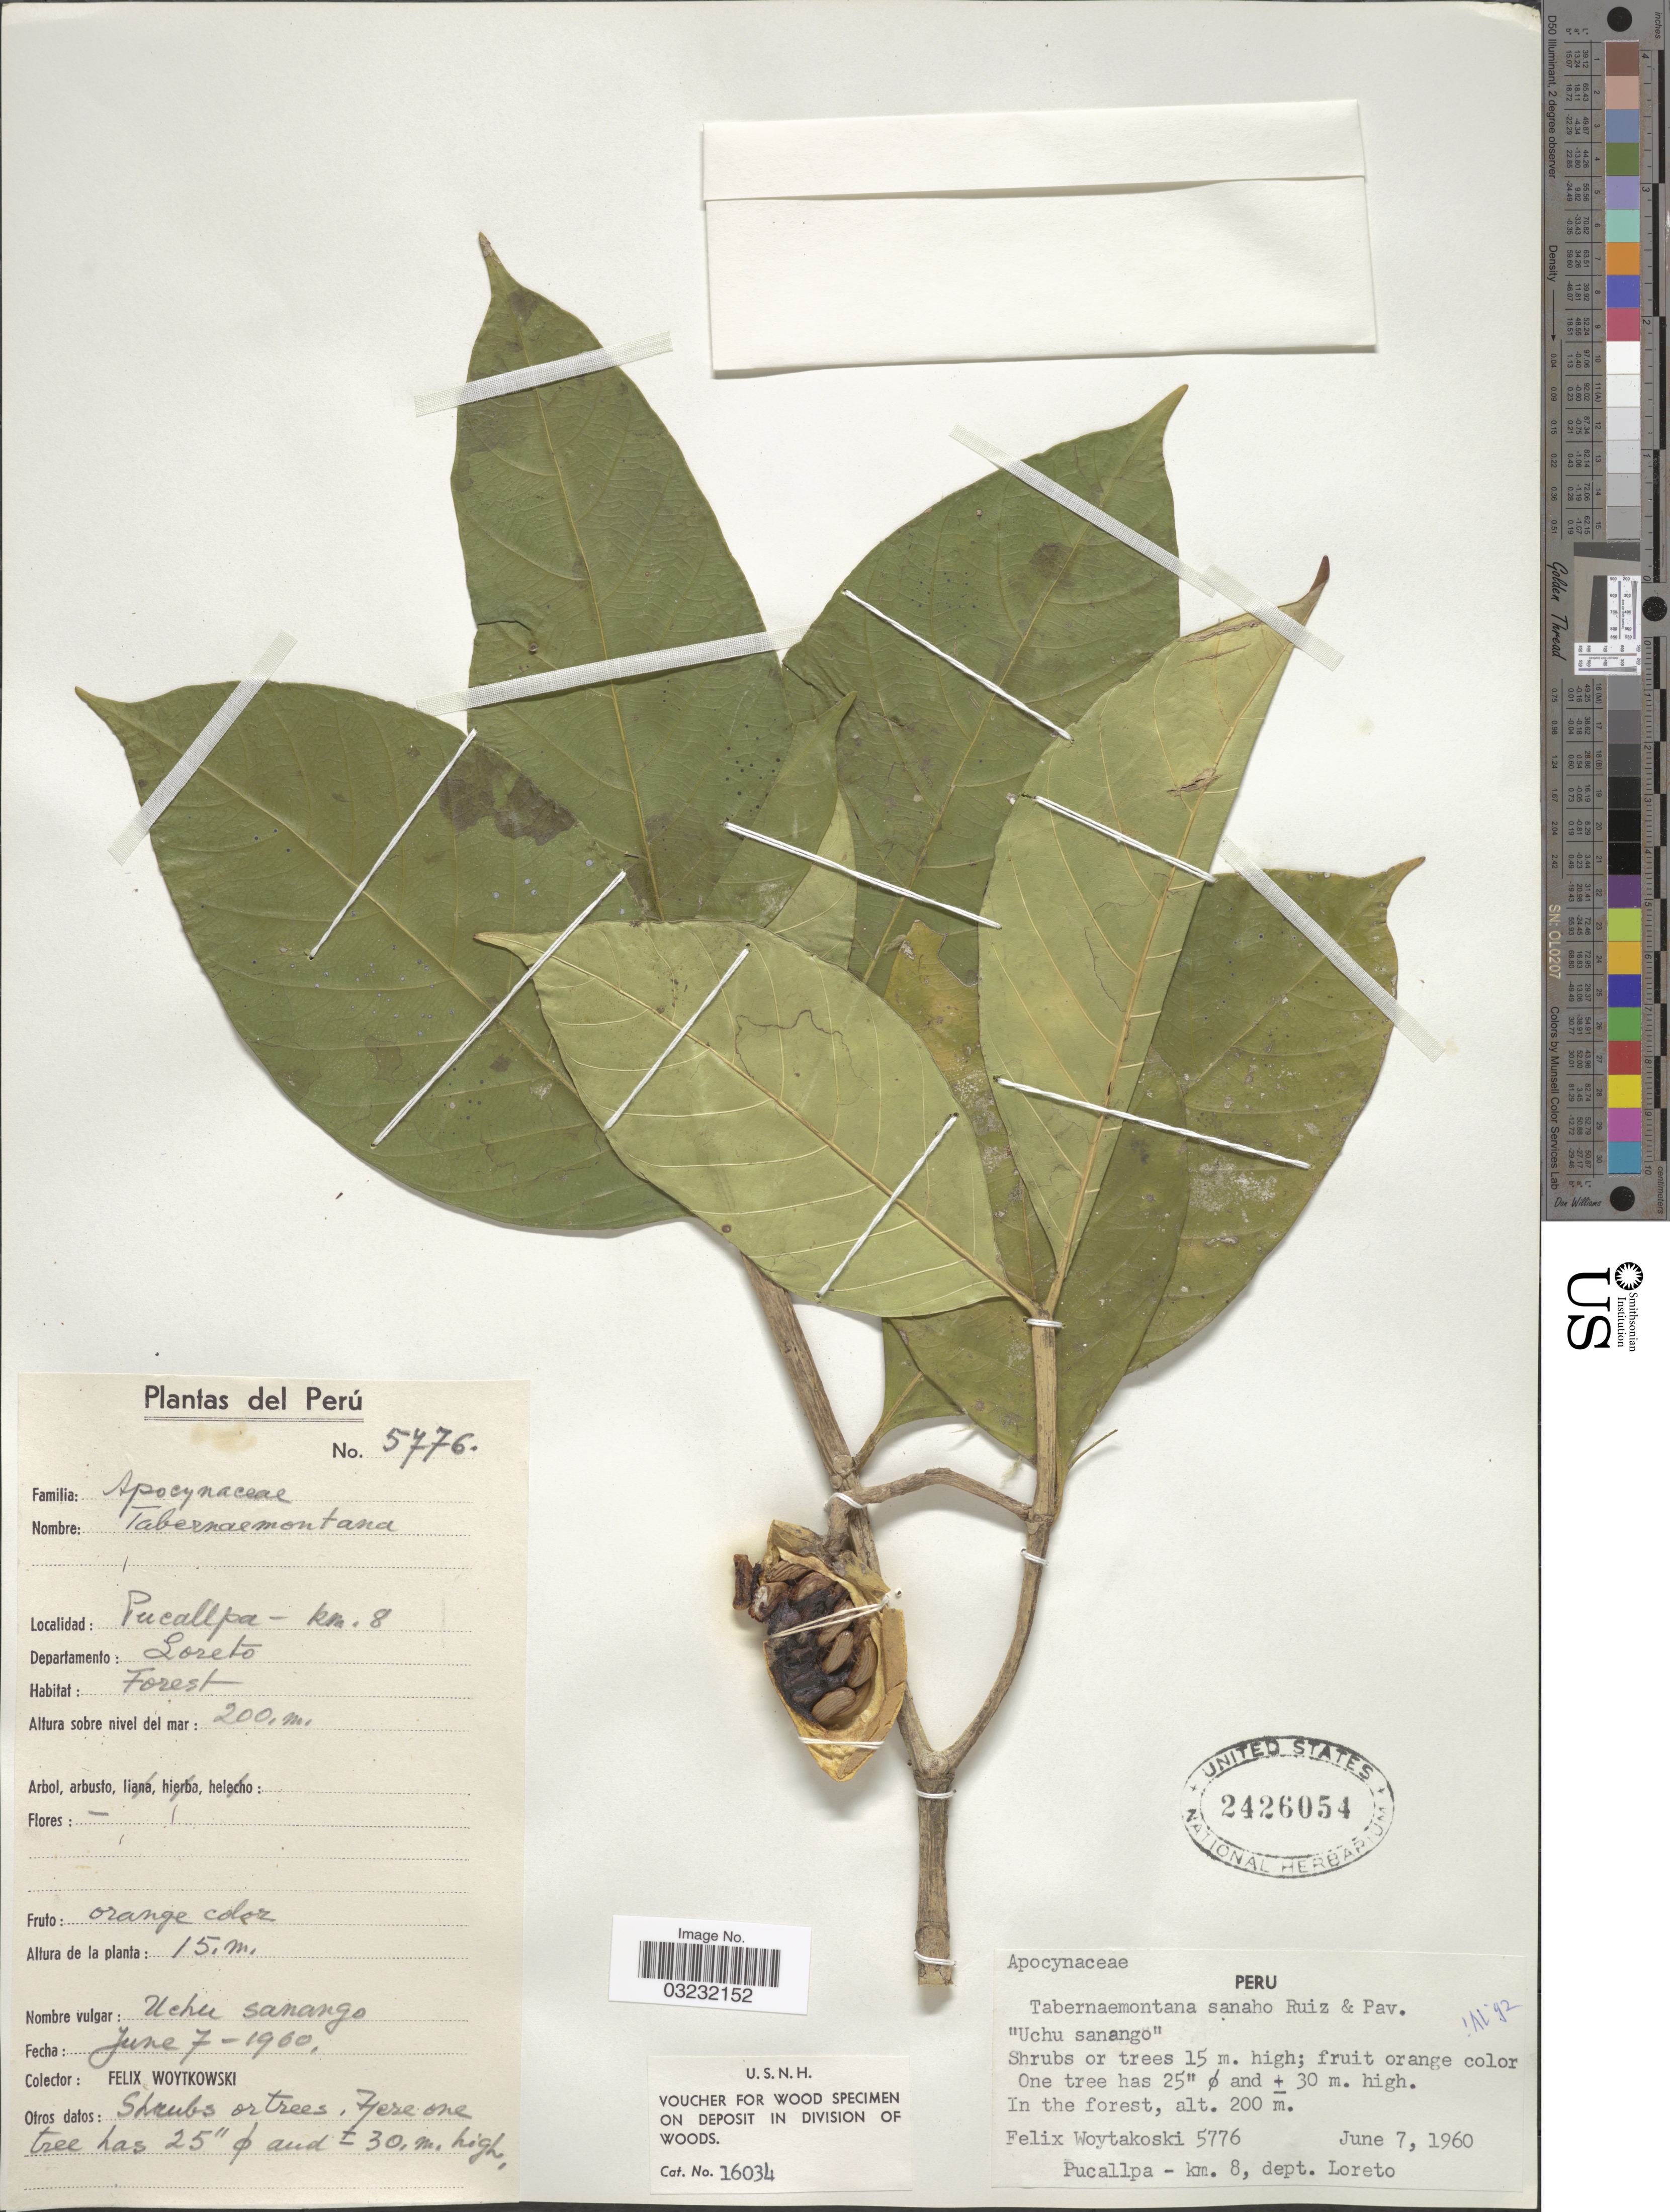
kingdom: Plantae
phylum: Tracheophyta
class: Magnoliopsida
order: Gentianales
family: Apocynaceae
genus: Tabernaemontana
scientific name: Tabernaemontana sananho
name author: Ruiz & Pav.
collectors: F. Woytkowski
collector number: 5776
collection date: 1960-06-07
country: Peru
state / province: Loreto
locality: Pucallpa - km. 8, dept. Loreto.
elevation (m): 200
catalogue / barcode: US 2426054